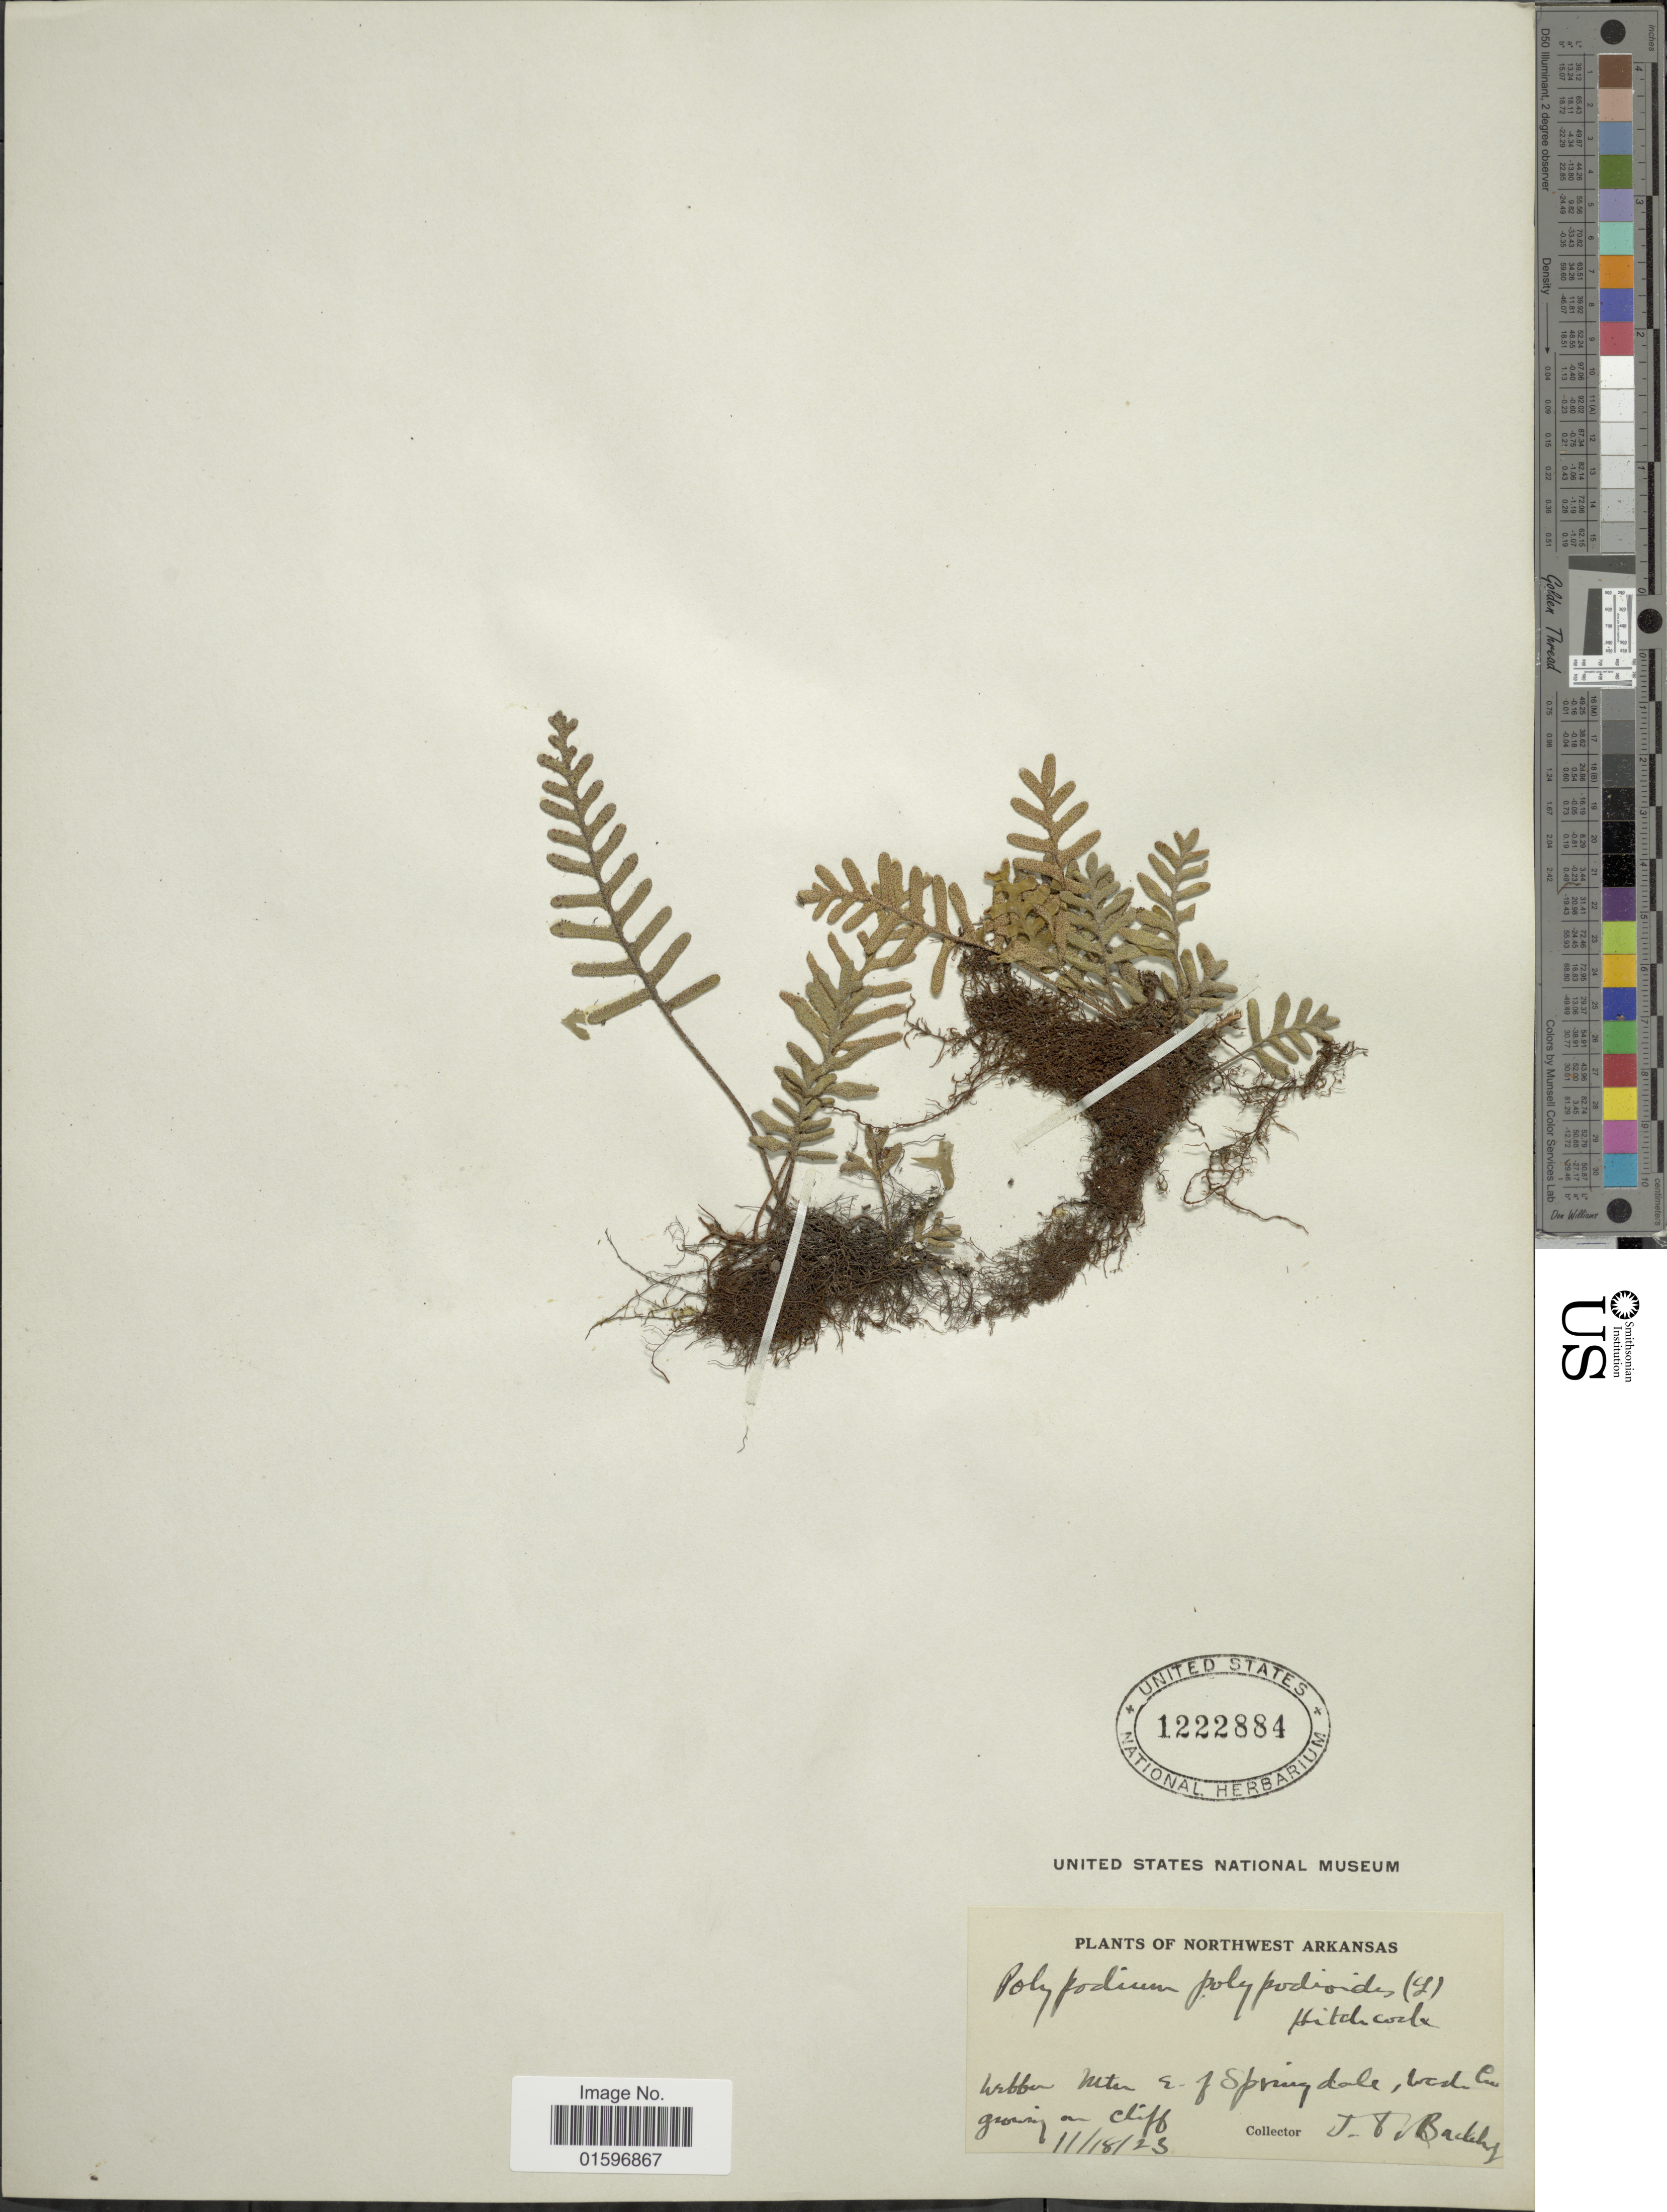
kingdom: Plantae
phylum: Tracheophyta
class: Polypodiopsida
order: Polypodiales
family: Polypodiaceae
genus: Pleopeltis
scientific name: Pleopeltis polypodioides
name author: (L.) E.G. Andrews & Windham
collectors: J. T. Buchholz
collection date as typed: Transcribed d/m/y: 18/11/23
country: United States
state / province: Arkansas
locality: Northwest Arkansas. Webber Mtn E. of Springdale, [illegible text].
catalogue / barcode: US 1222884